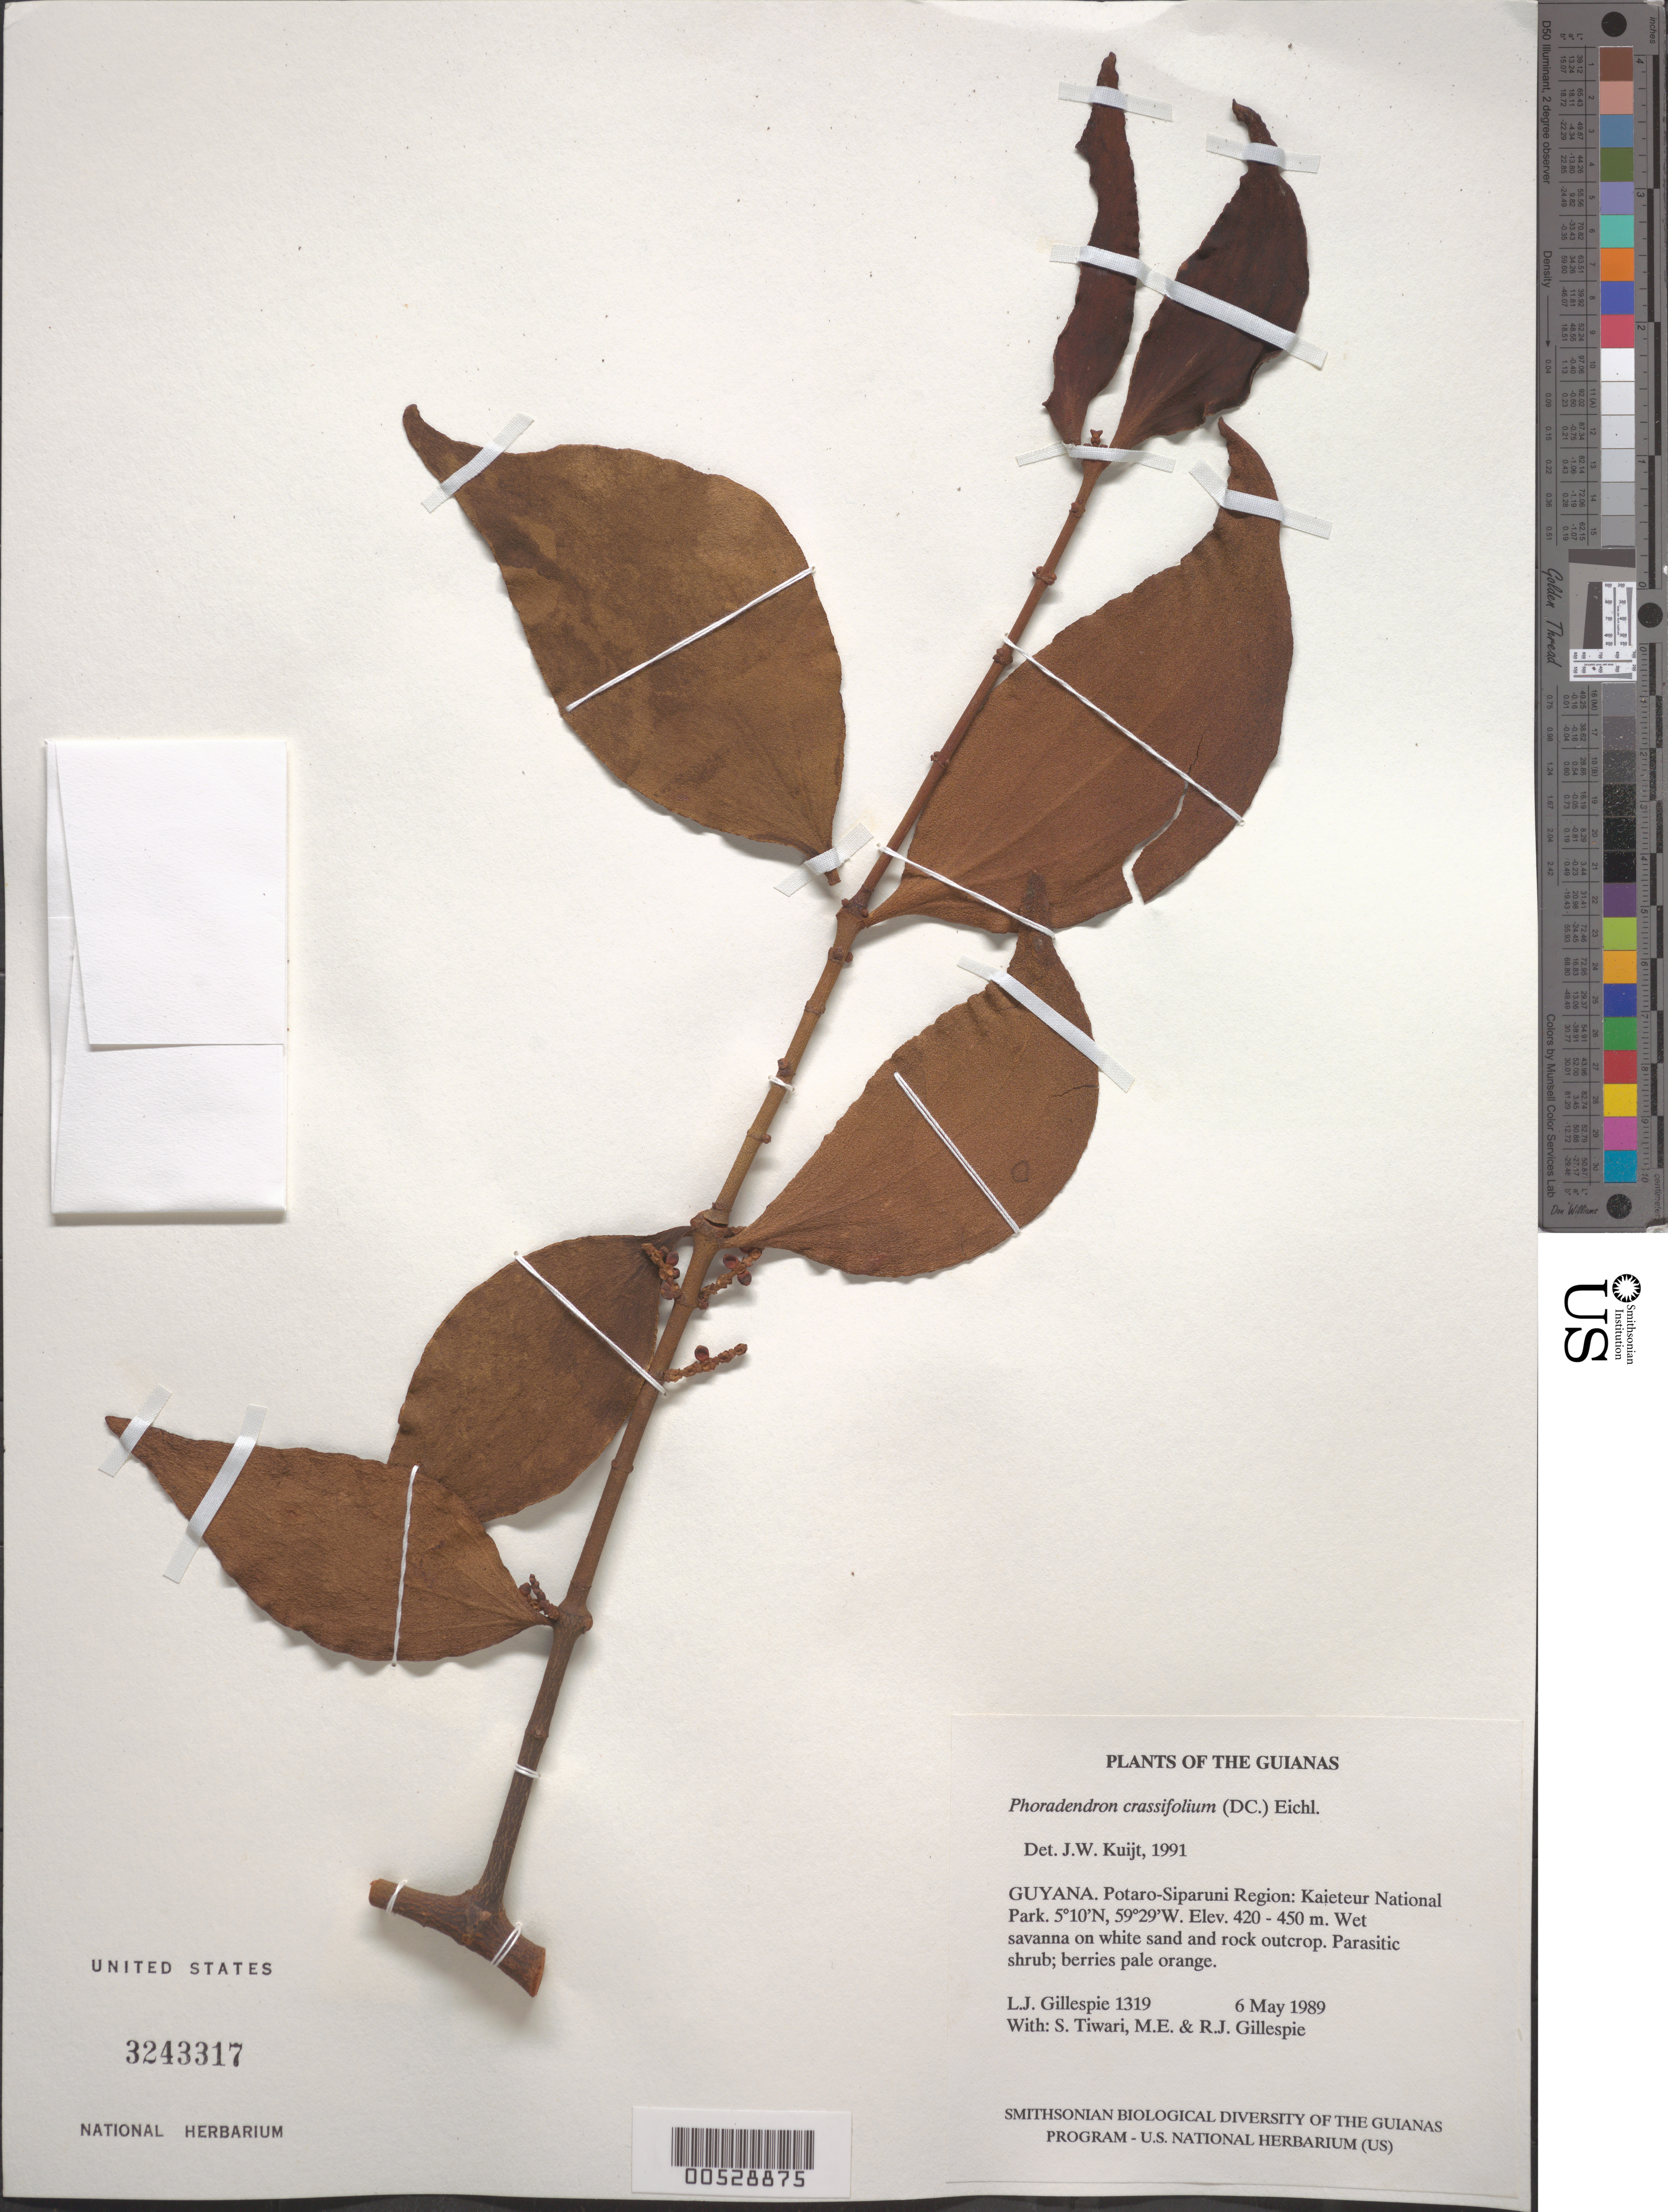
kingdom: Plantae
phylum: Tracheophyta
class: Magnoliopsida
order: Santalales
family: Viscaceae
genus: Phoradendron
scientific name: Phoradendron crassifolium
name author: (Pohl ex DC.) Eichler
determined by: Kuijt, Job, (CANADA)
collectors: L. J. Gillespie, S. Tiwari, M. Gillespie & R. Gillespie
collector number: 1319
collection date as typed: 6 May 1989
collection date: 1989-05-06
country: Guyana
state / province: Potaro-Siparuni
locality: Kaieteur National Park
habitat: Wet savanna on white sand and rock outcrop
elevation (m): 420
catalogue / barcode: US 3243317